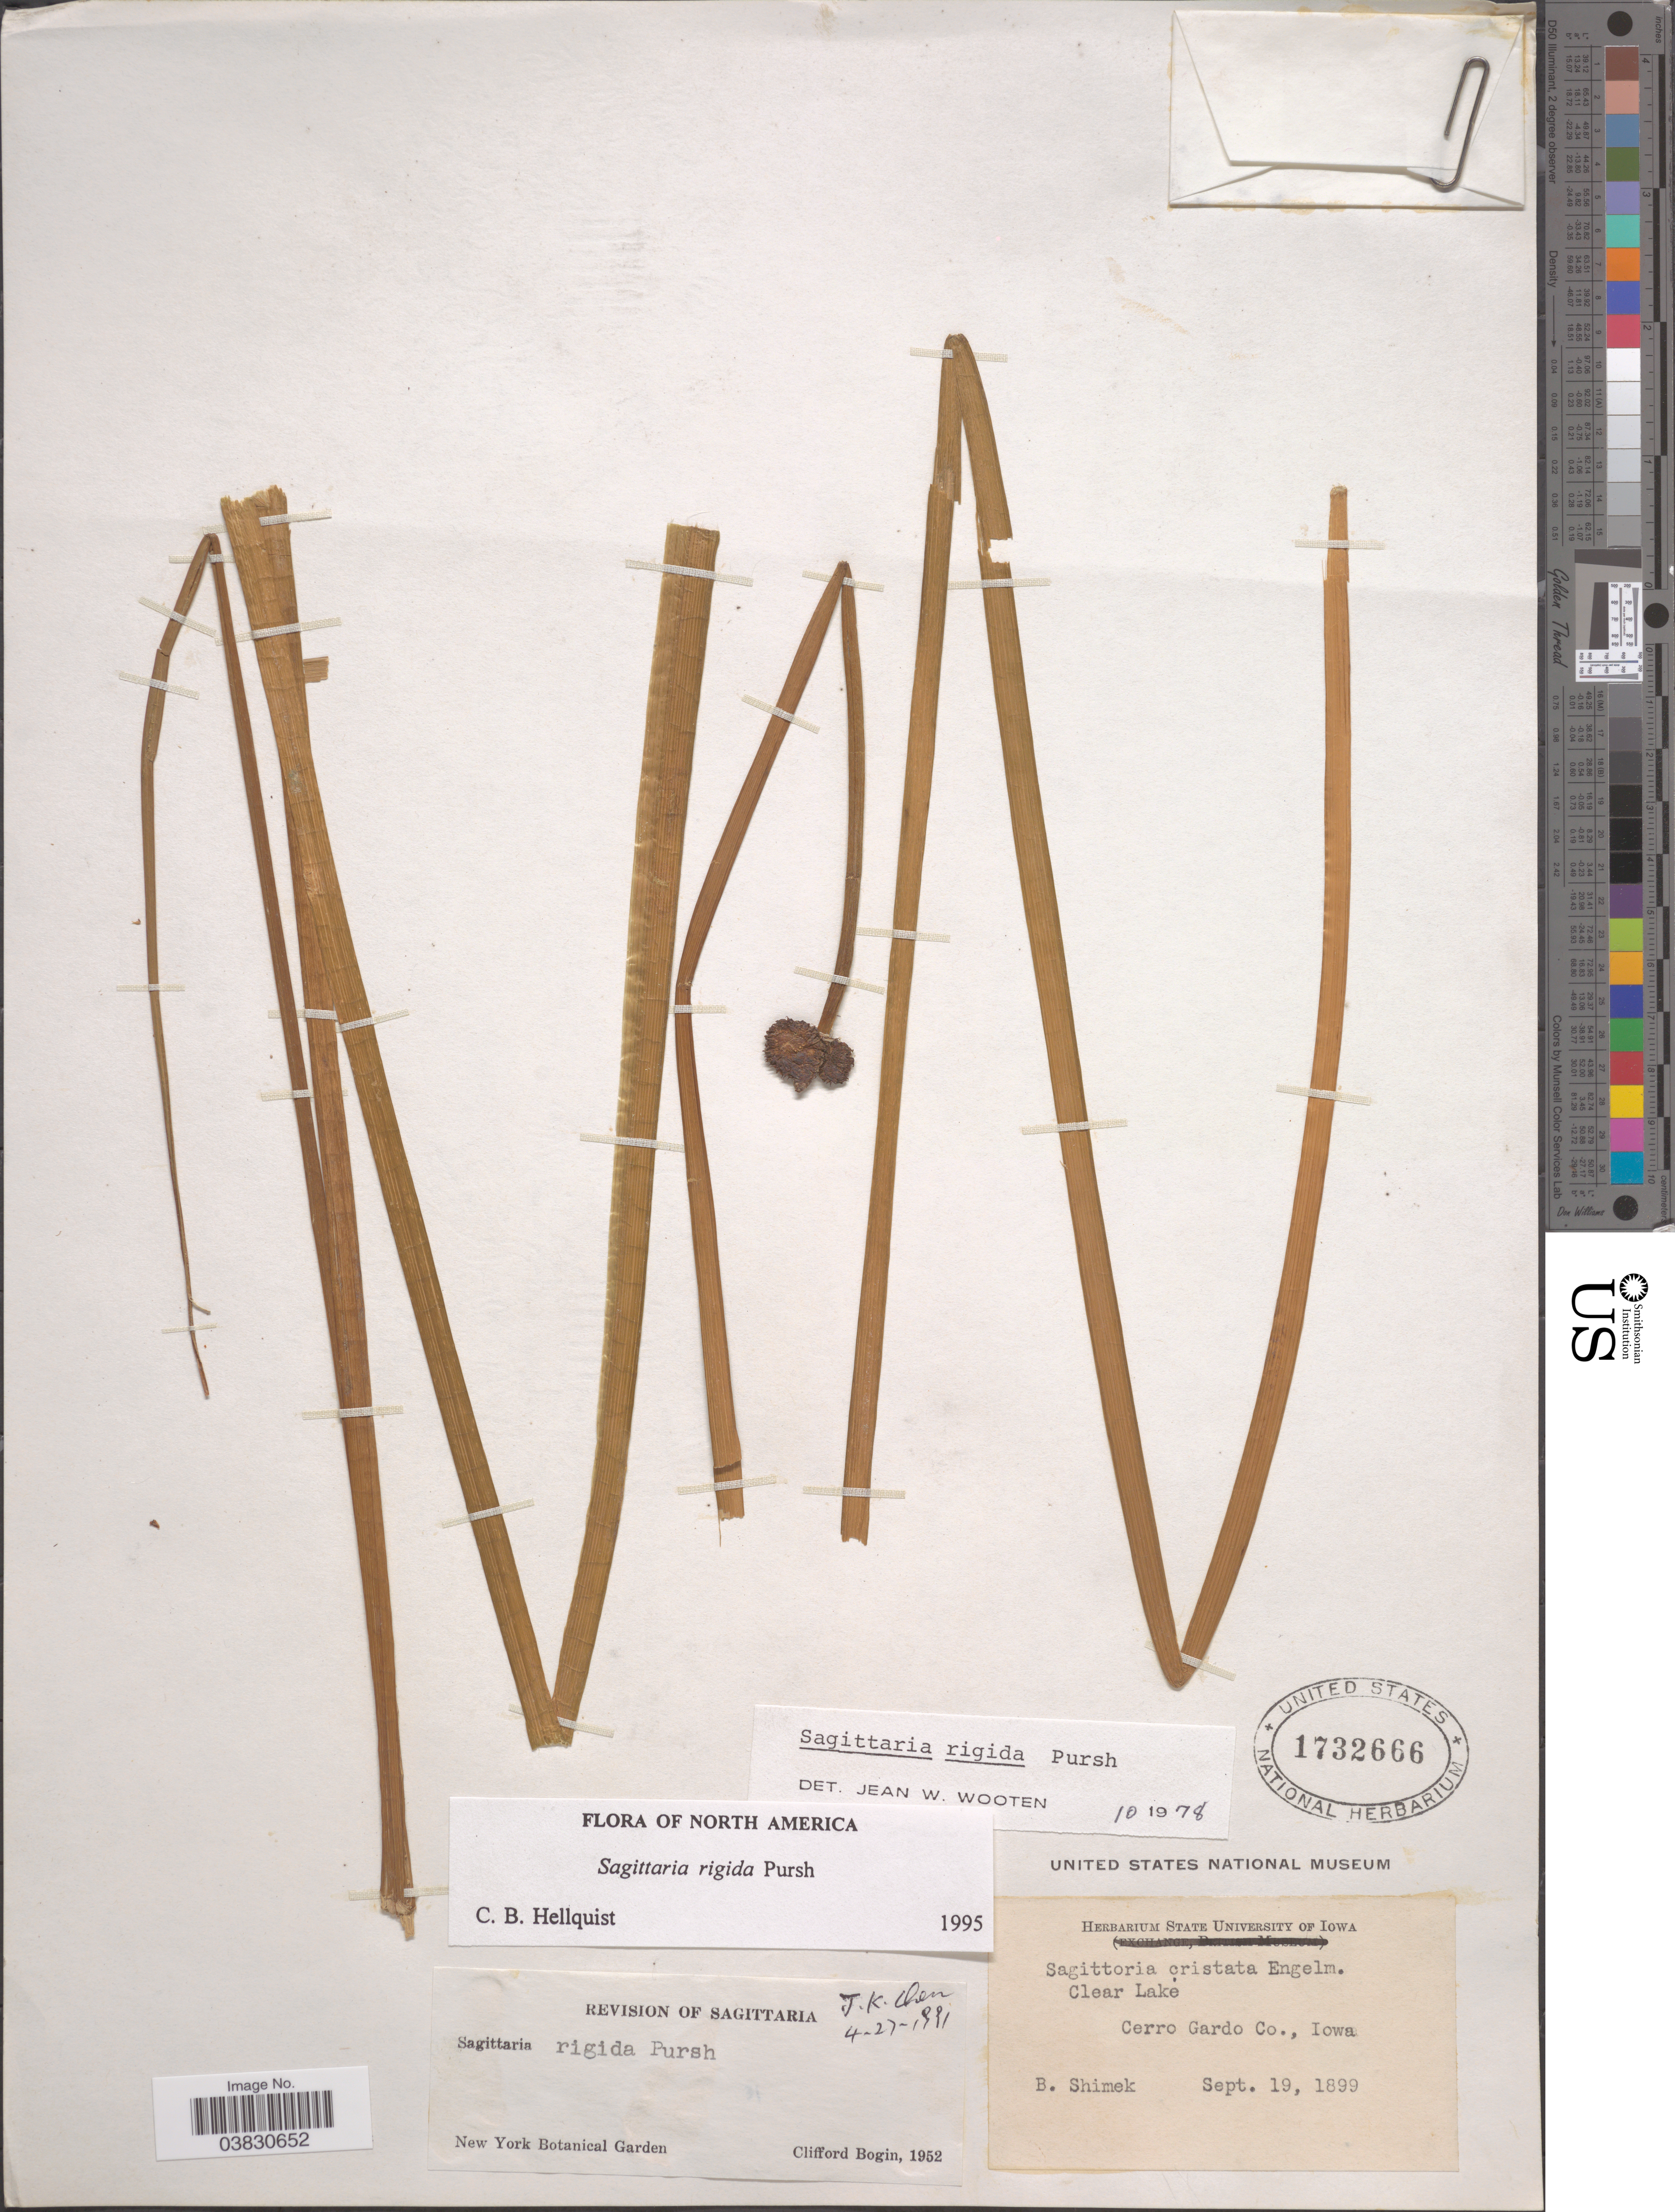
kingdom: Plantae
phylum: Tracheophyta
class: Liliopsida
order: Alismatales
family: Alismataceae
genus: Sagittaria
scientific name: Sagittaria rigida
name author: Pursh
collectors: B. Shimek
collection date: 1899-09-19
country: United States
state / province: Iowa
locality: Clear Lake, Cerro Gardo Co.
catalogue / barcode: US 1732666